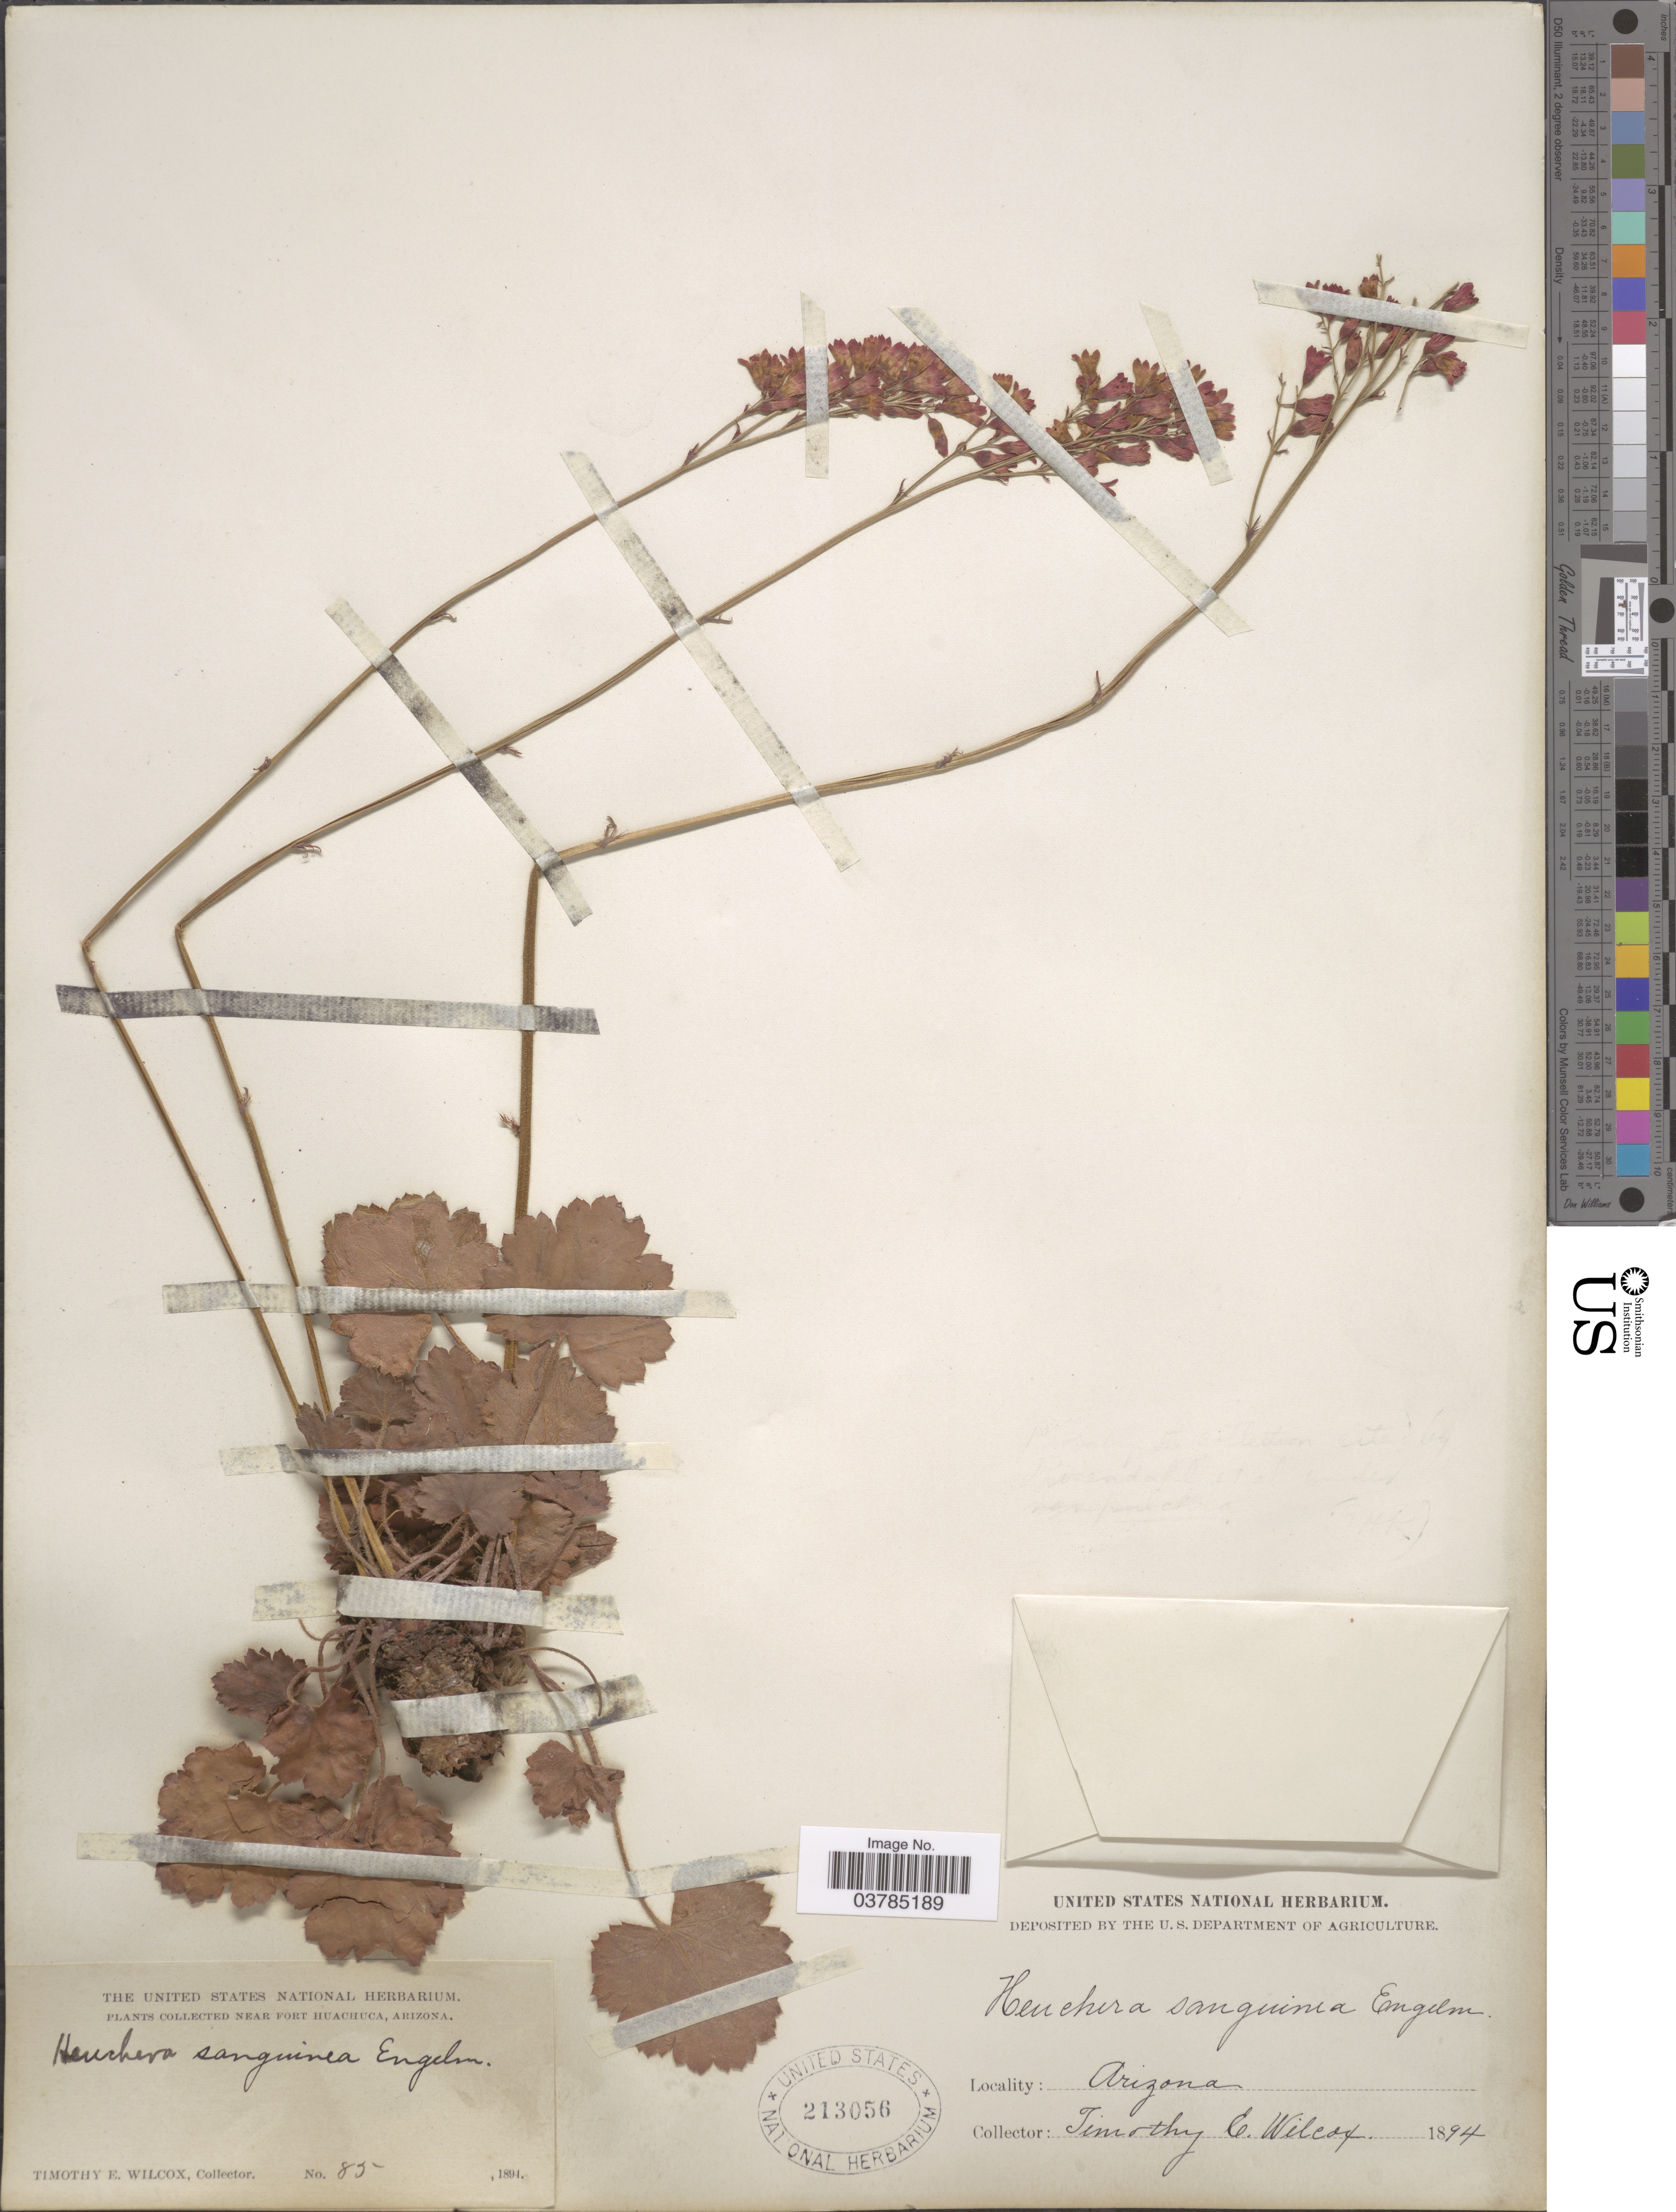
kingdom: Plantae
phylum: Tracheophyta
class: Magnoliopsida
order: Saxifragales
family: Saxifragaceae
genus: Heuchera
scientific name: Heuchera sanguinea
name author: Engelm.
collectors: T. E. Wilcox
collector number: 85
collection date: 1894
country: United States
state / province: Arizona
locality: Near Fort Huachuca.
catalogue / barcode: US 213056